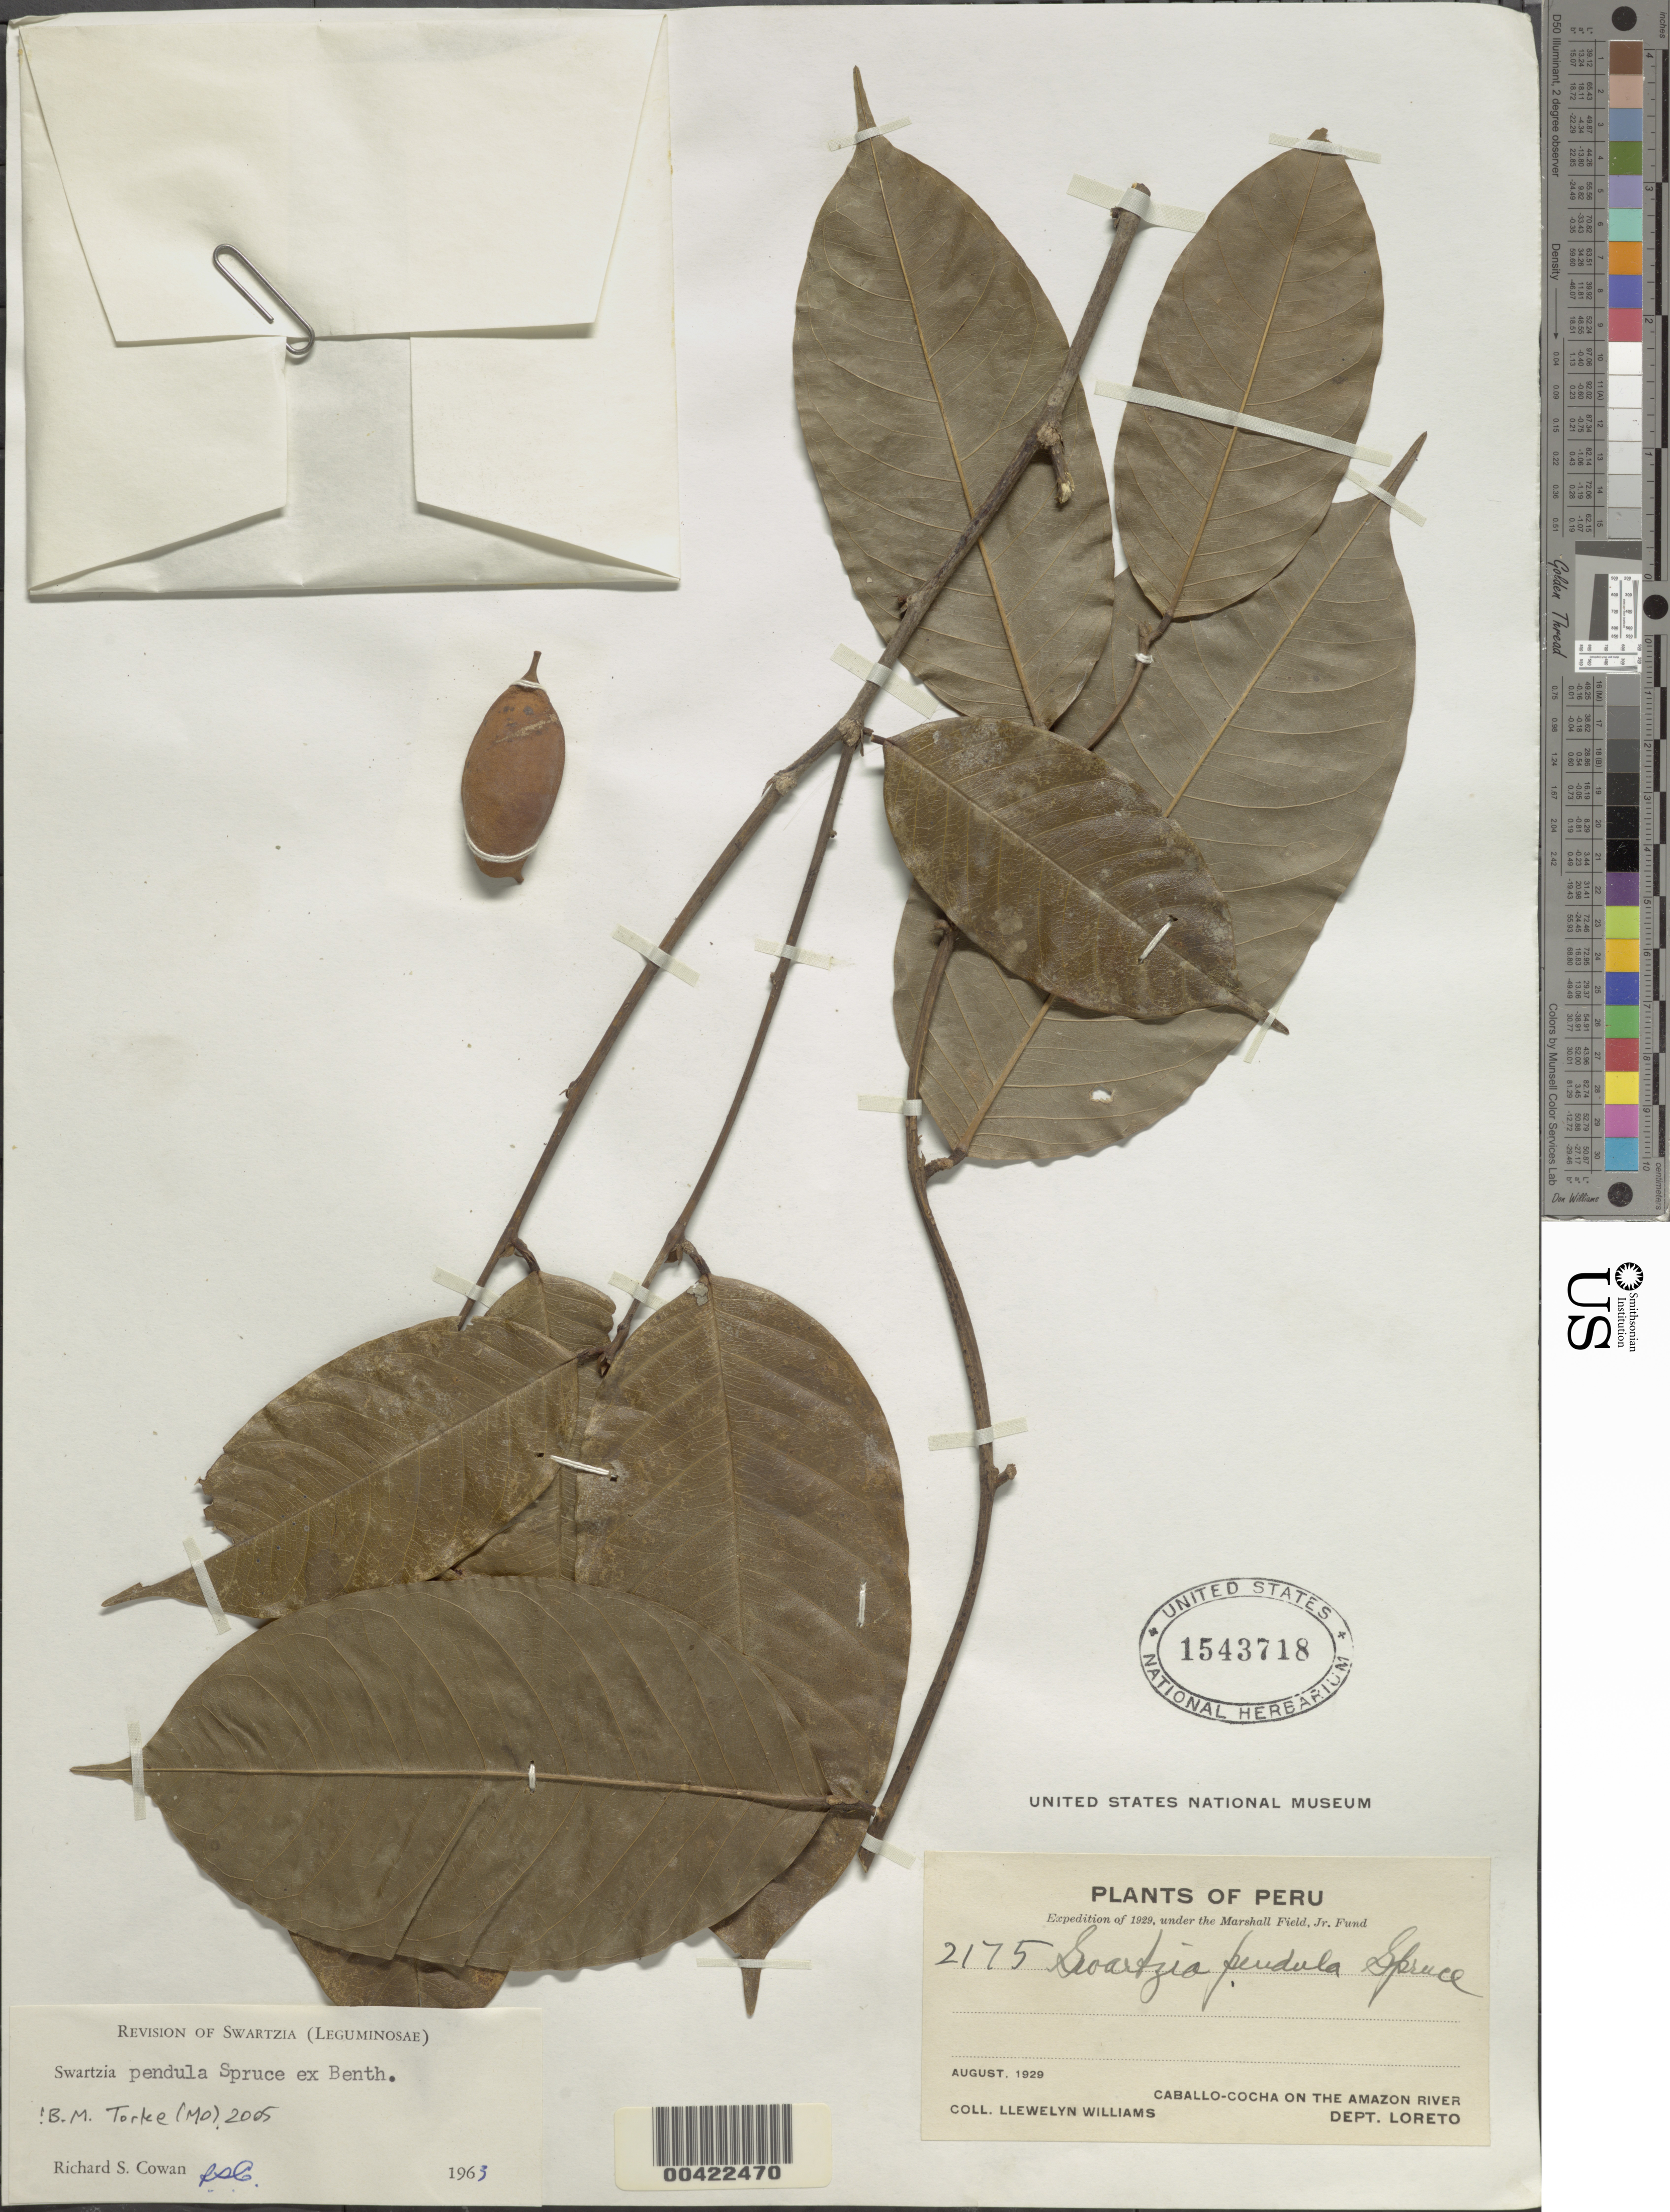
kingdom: Plantae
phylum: Tracheophyta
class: Magnoliopsida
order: Fabales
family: Fabaceae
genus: Swartzia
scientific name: Swartzia pendula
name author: Spruce ex Benth.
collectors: Ll. Williams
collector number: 2175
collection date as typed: Aug 1929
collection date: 1929-08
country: Peru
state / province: Loreto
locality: Caballo-cocha on the amazon river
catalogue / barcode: US 1543718